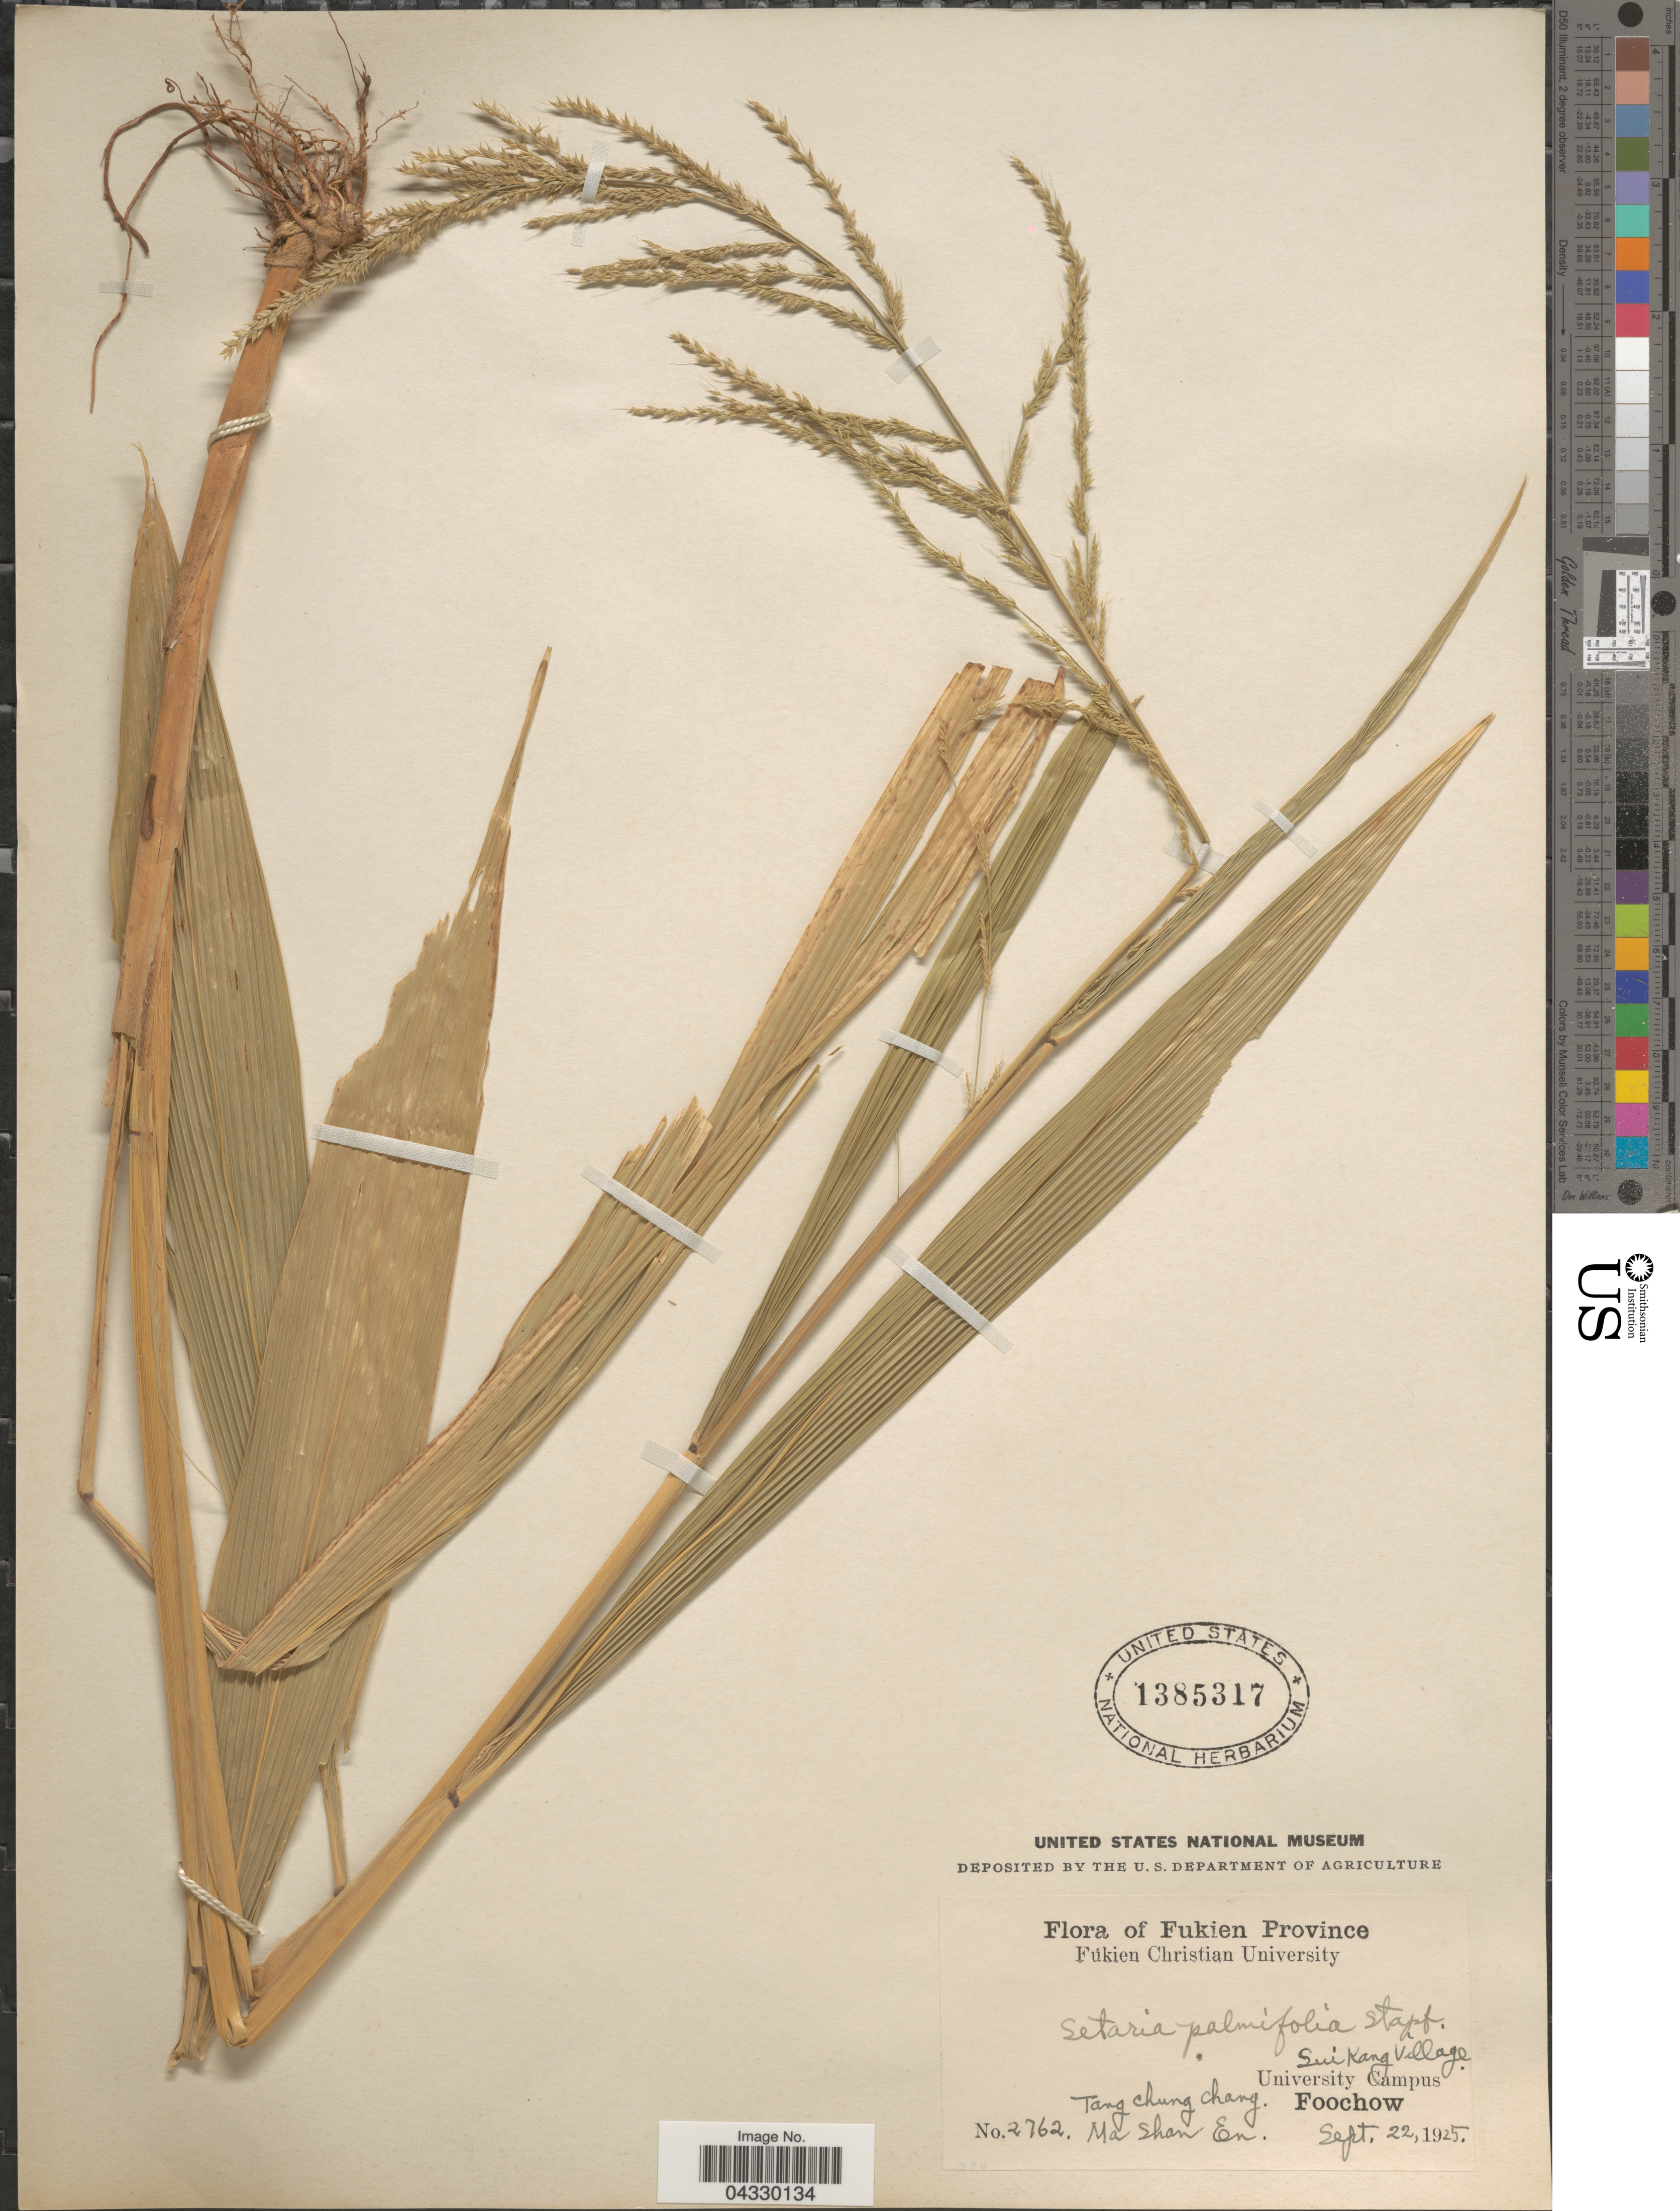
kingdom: Plantae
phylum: Tracheophyta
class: Liliopsida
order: Poales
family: Poaceae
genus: Setaria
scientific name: Setaria palmifolia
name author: (J. Koenig) Stapf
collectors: M. En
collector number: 2762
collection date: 1925-09-22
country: China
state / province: Fujian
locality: Fukien Province. Sui Kang Village. University Campus. Tang Chung Chang. Foochow.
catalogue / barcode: US 1385317